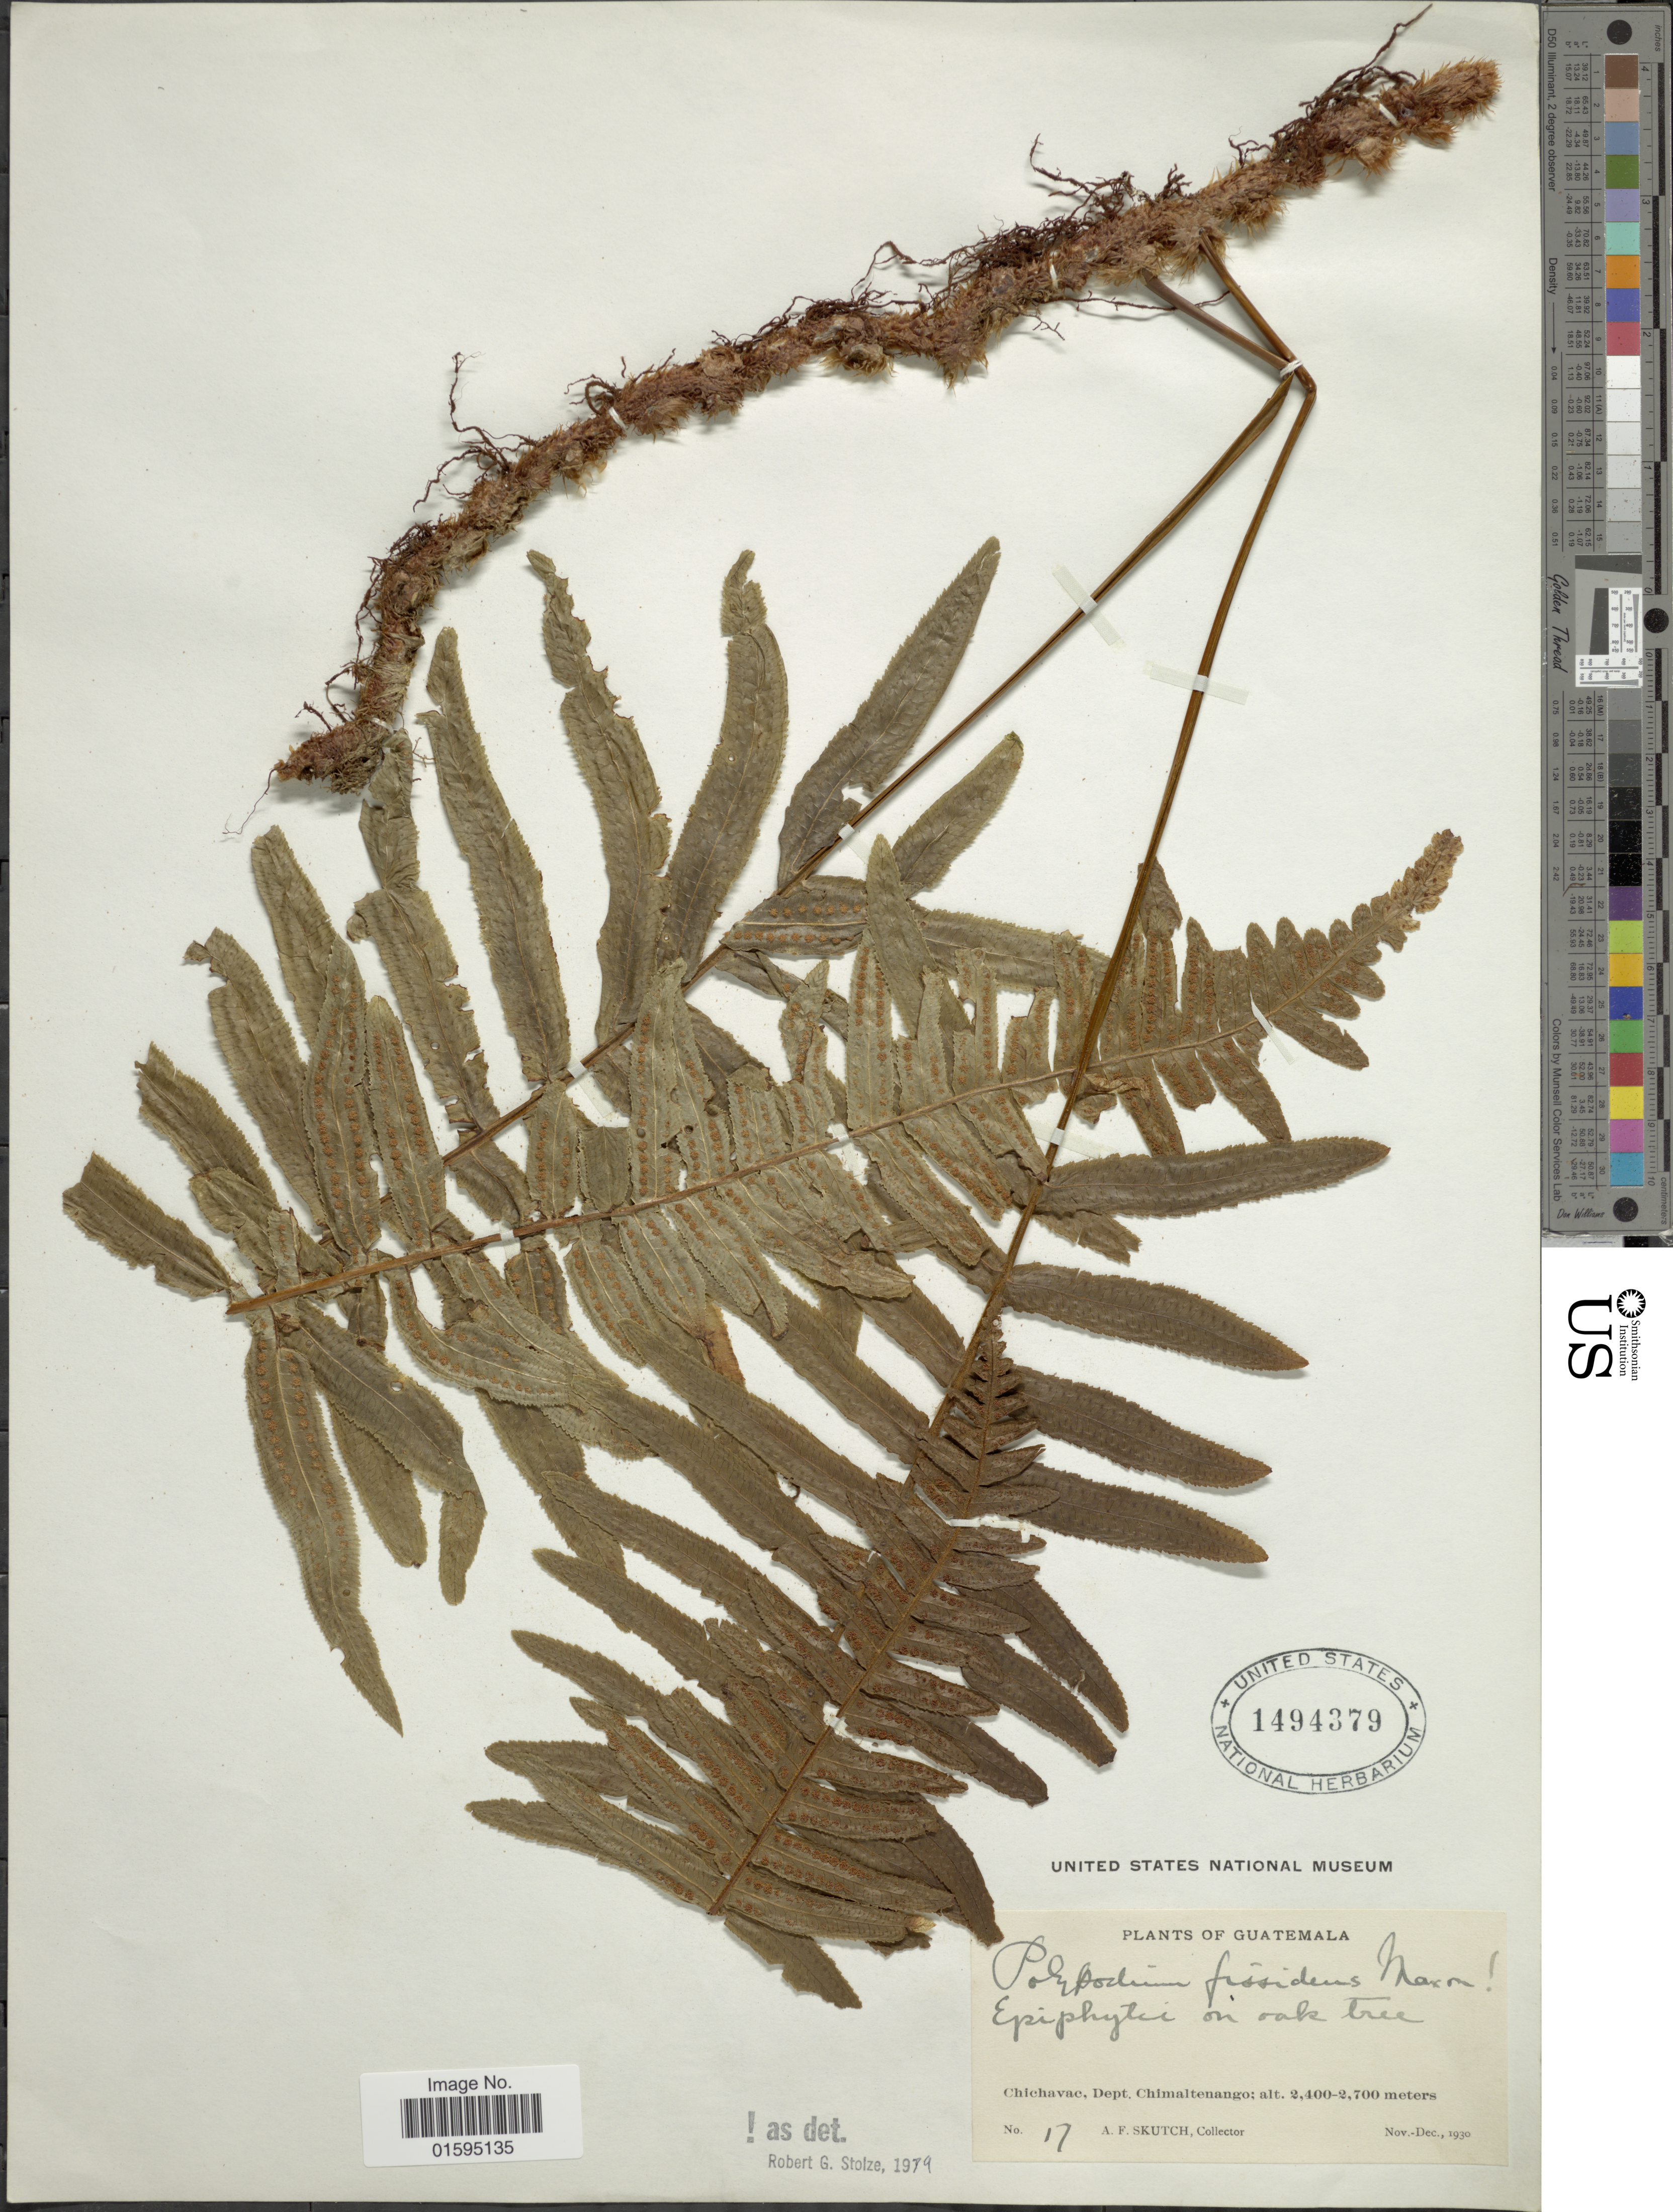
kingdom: Plantae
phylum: Tracheophyta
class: Polypodiopsida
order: Polypodiales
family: Polypodiaceae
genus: Polypodium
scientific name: Polypodium fissidens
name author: Maxon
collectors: A. F. Skutch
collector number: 17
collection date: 1930-11/1930-12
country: Guatemala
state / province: Chimaltenango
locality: Chichavac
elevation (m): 2400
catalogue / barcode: US 1494379